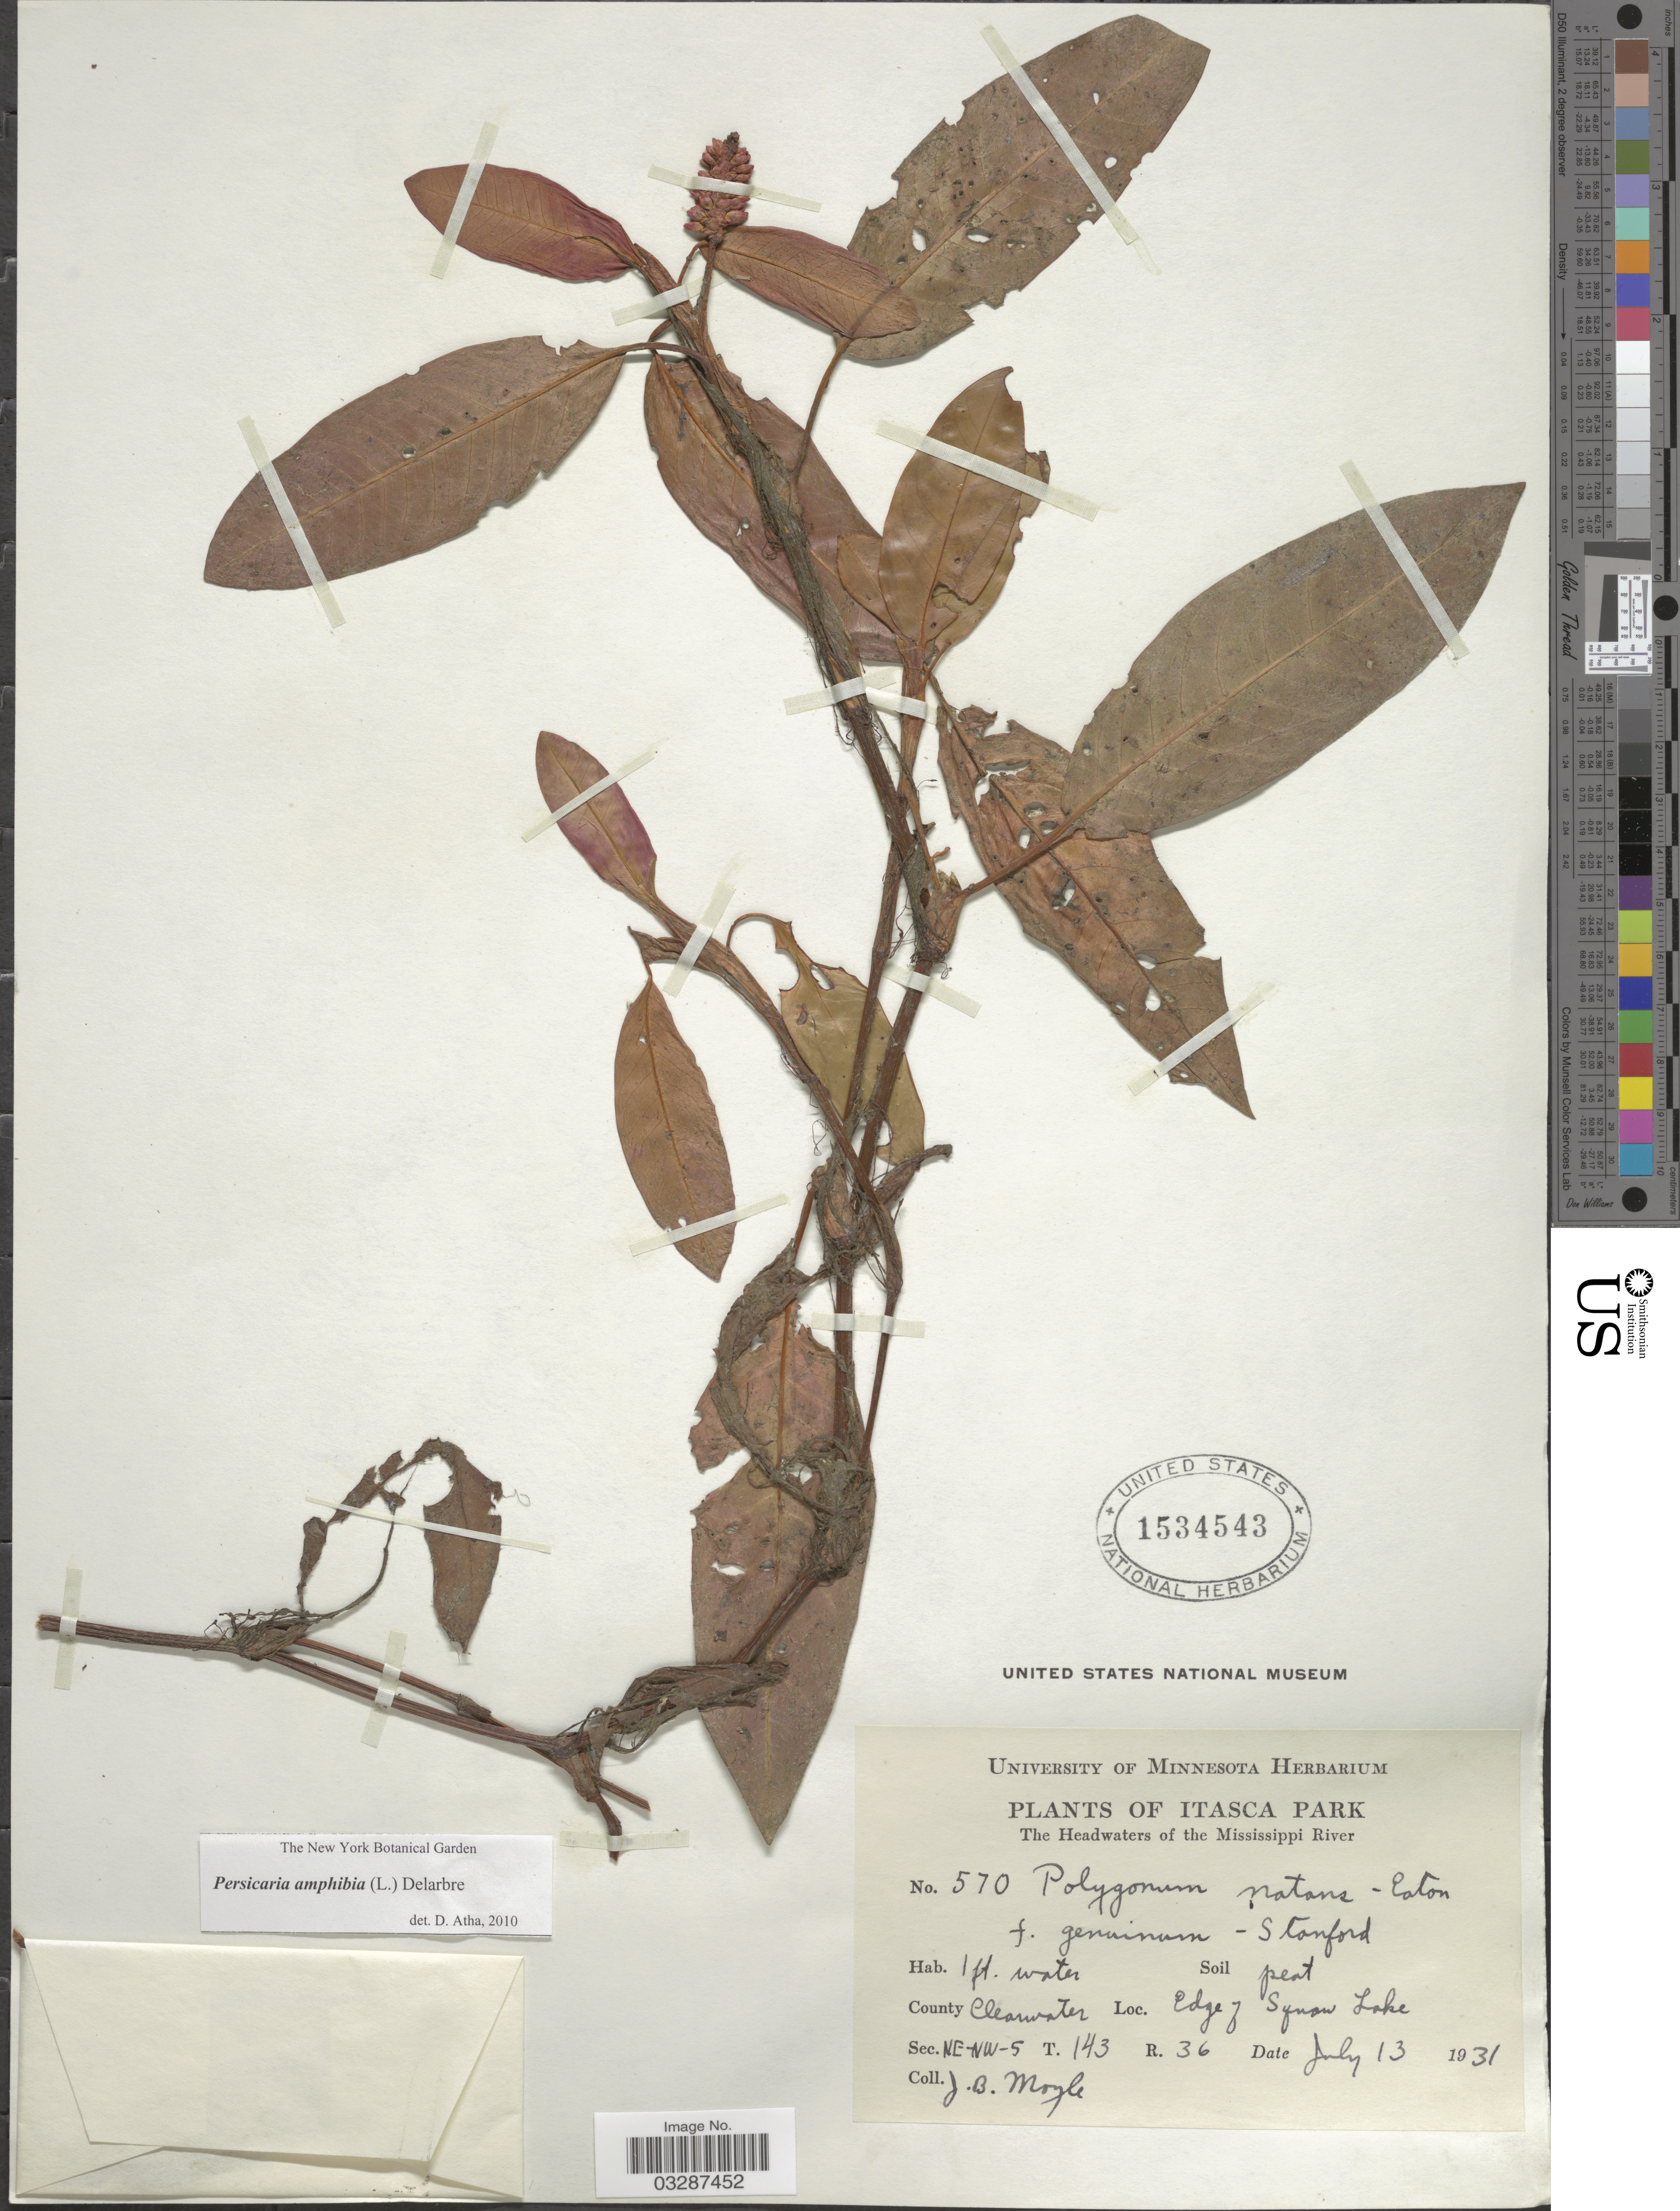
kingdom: Plantae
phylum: Tracheophyta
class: Magnoliopsida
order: Caryophyllales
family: Polygonaceae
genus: Persicaria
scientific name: Persicaria amphibia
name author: (L.) Delarbre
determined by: Atha, D. E.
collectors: J. Moyle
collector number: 570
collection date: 1931-07-13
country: United States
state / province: Minnesota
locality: Itasca Park. The Headwaters of the Mississippi River. County Clearwater. Edge of Squaw Lake. Sec. NE-NW-5 T.143 R.36.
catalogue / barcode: US 1534543